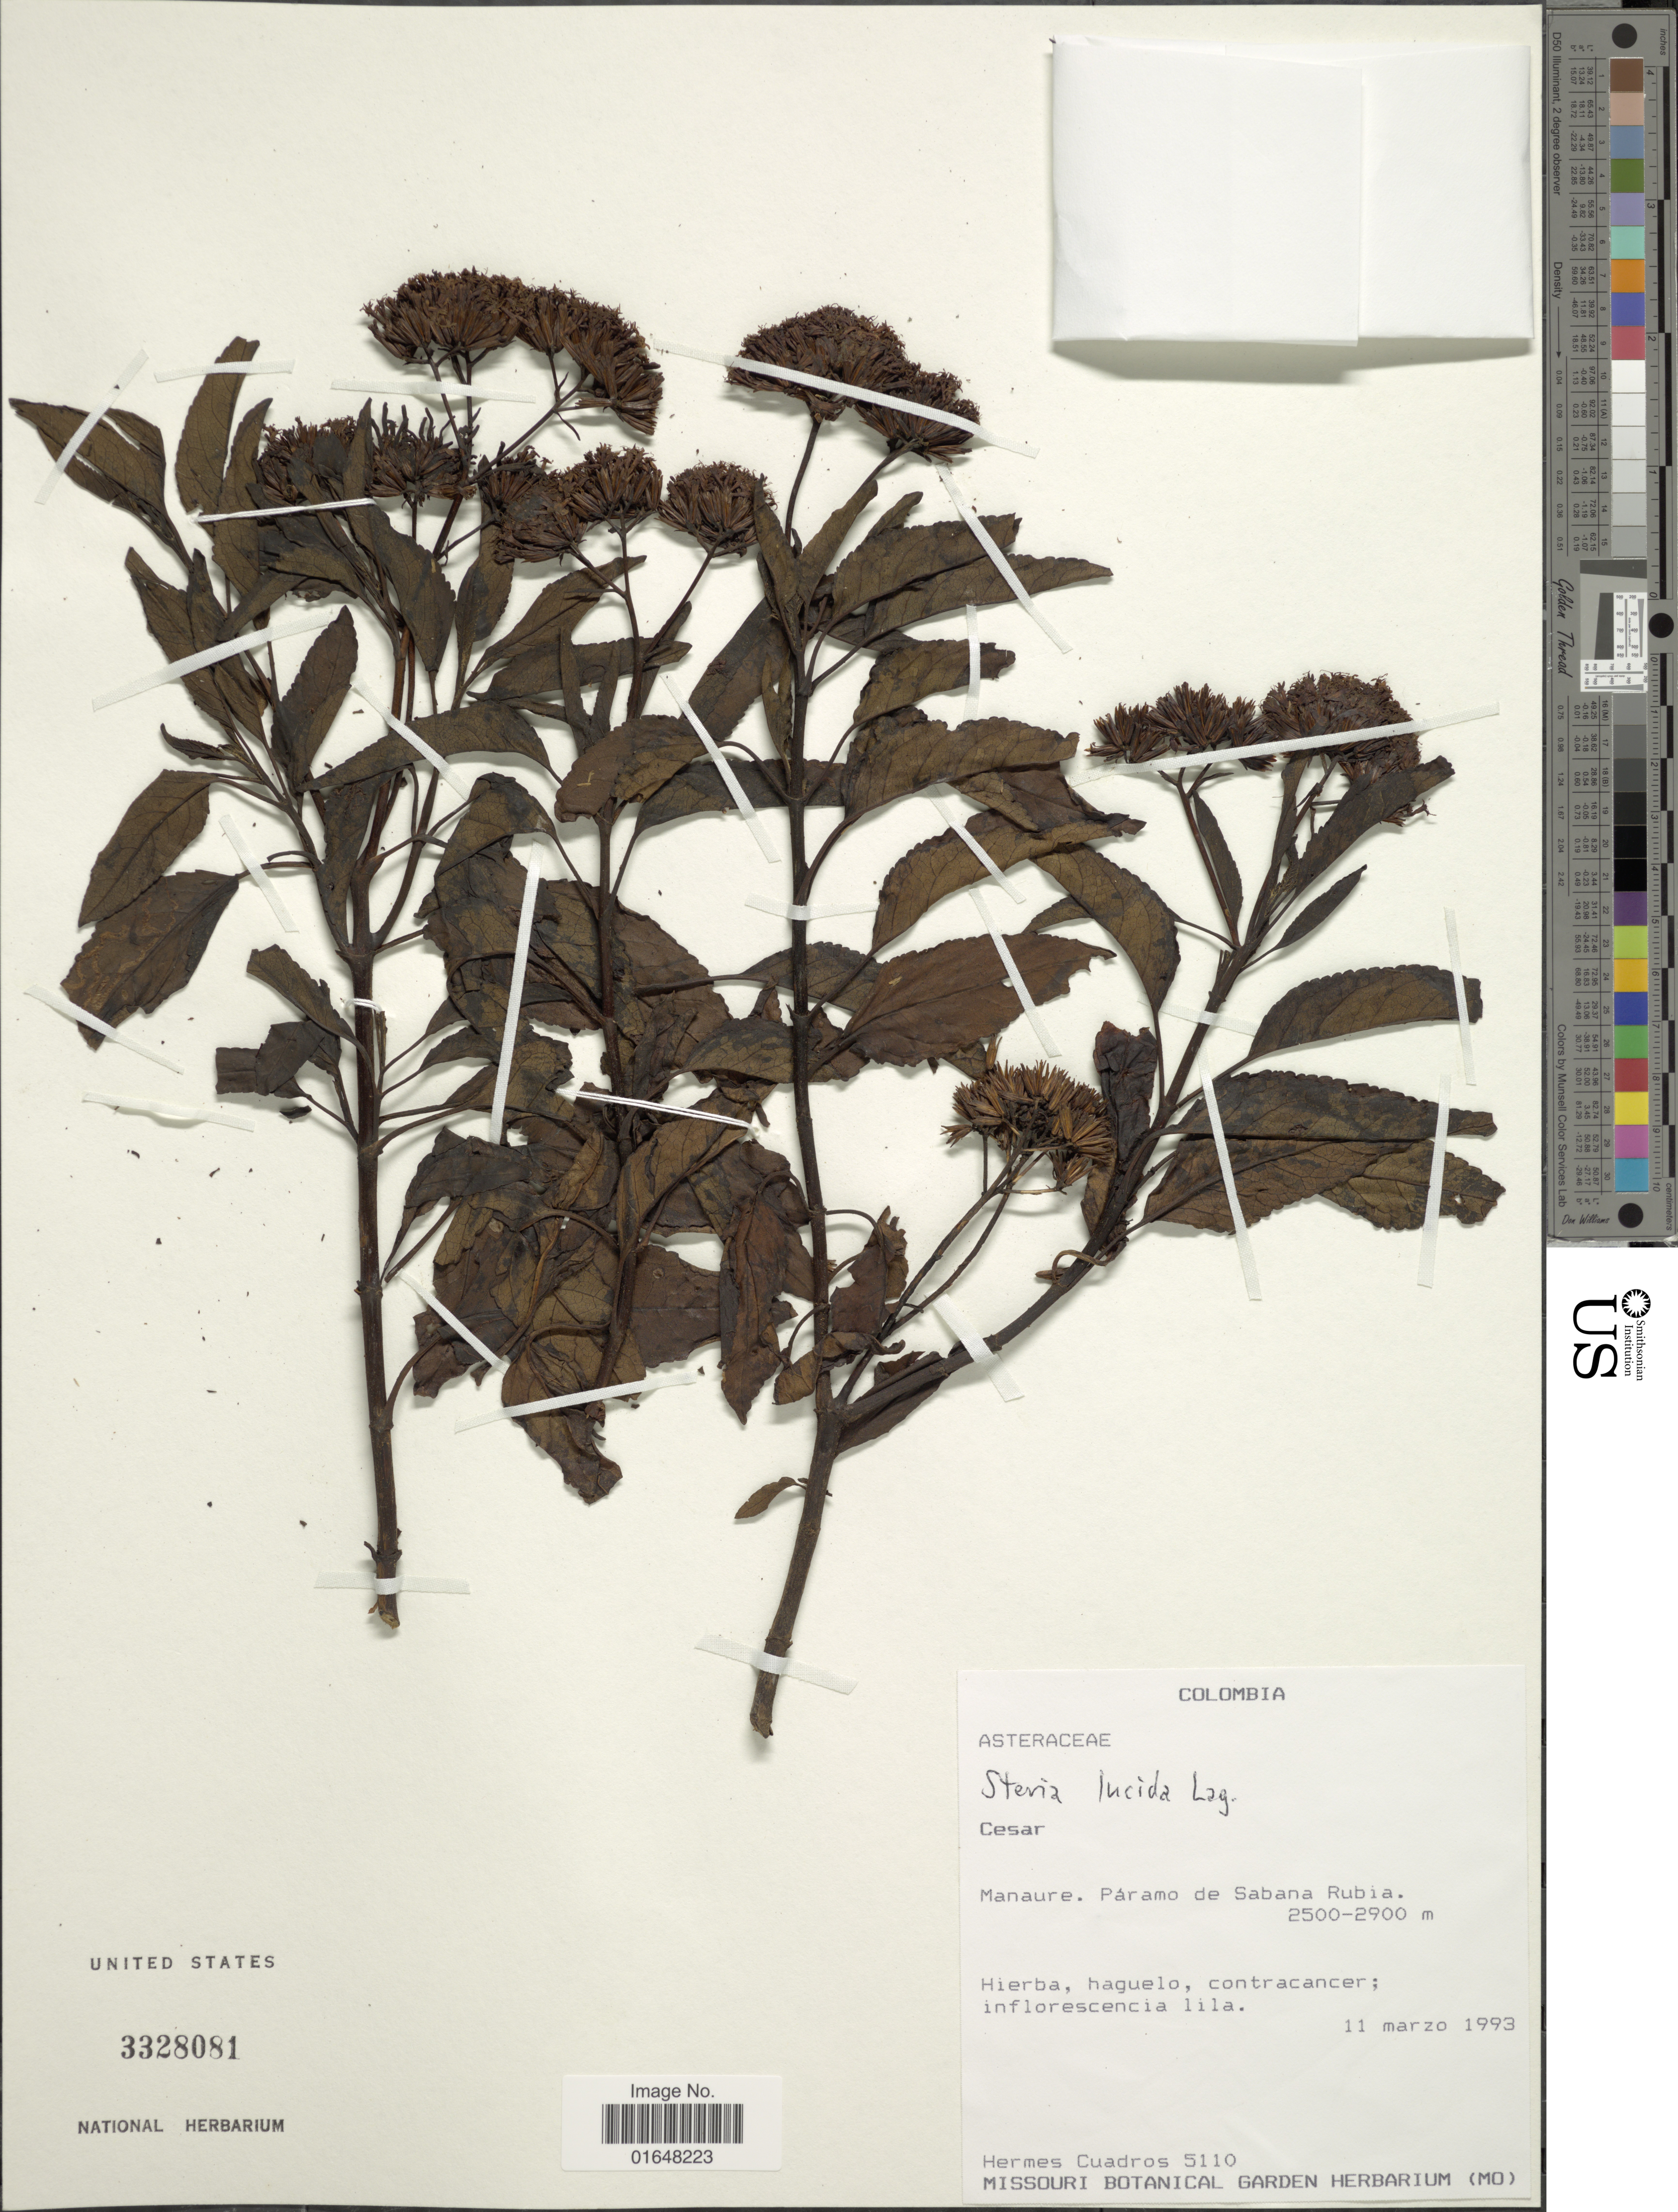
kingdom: Plantae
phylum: Tracheophyta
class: Magnoliopsida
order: Asterales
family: Asteraceae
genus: Stevia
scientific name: Stevia lucida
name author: Lag.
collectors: H. Cuadros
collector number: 5110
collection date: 1993-03-11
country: Colombia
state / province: Cesar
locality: Manaure, Paramo de Sabana Rubia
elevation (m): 2500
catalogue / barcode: US 3328081